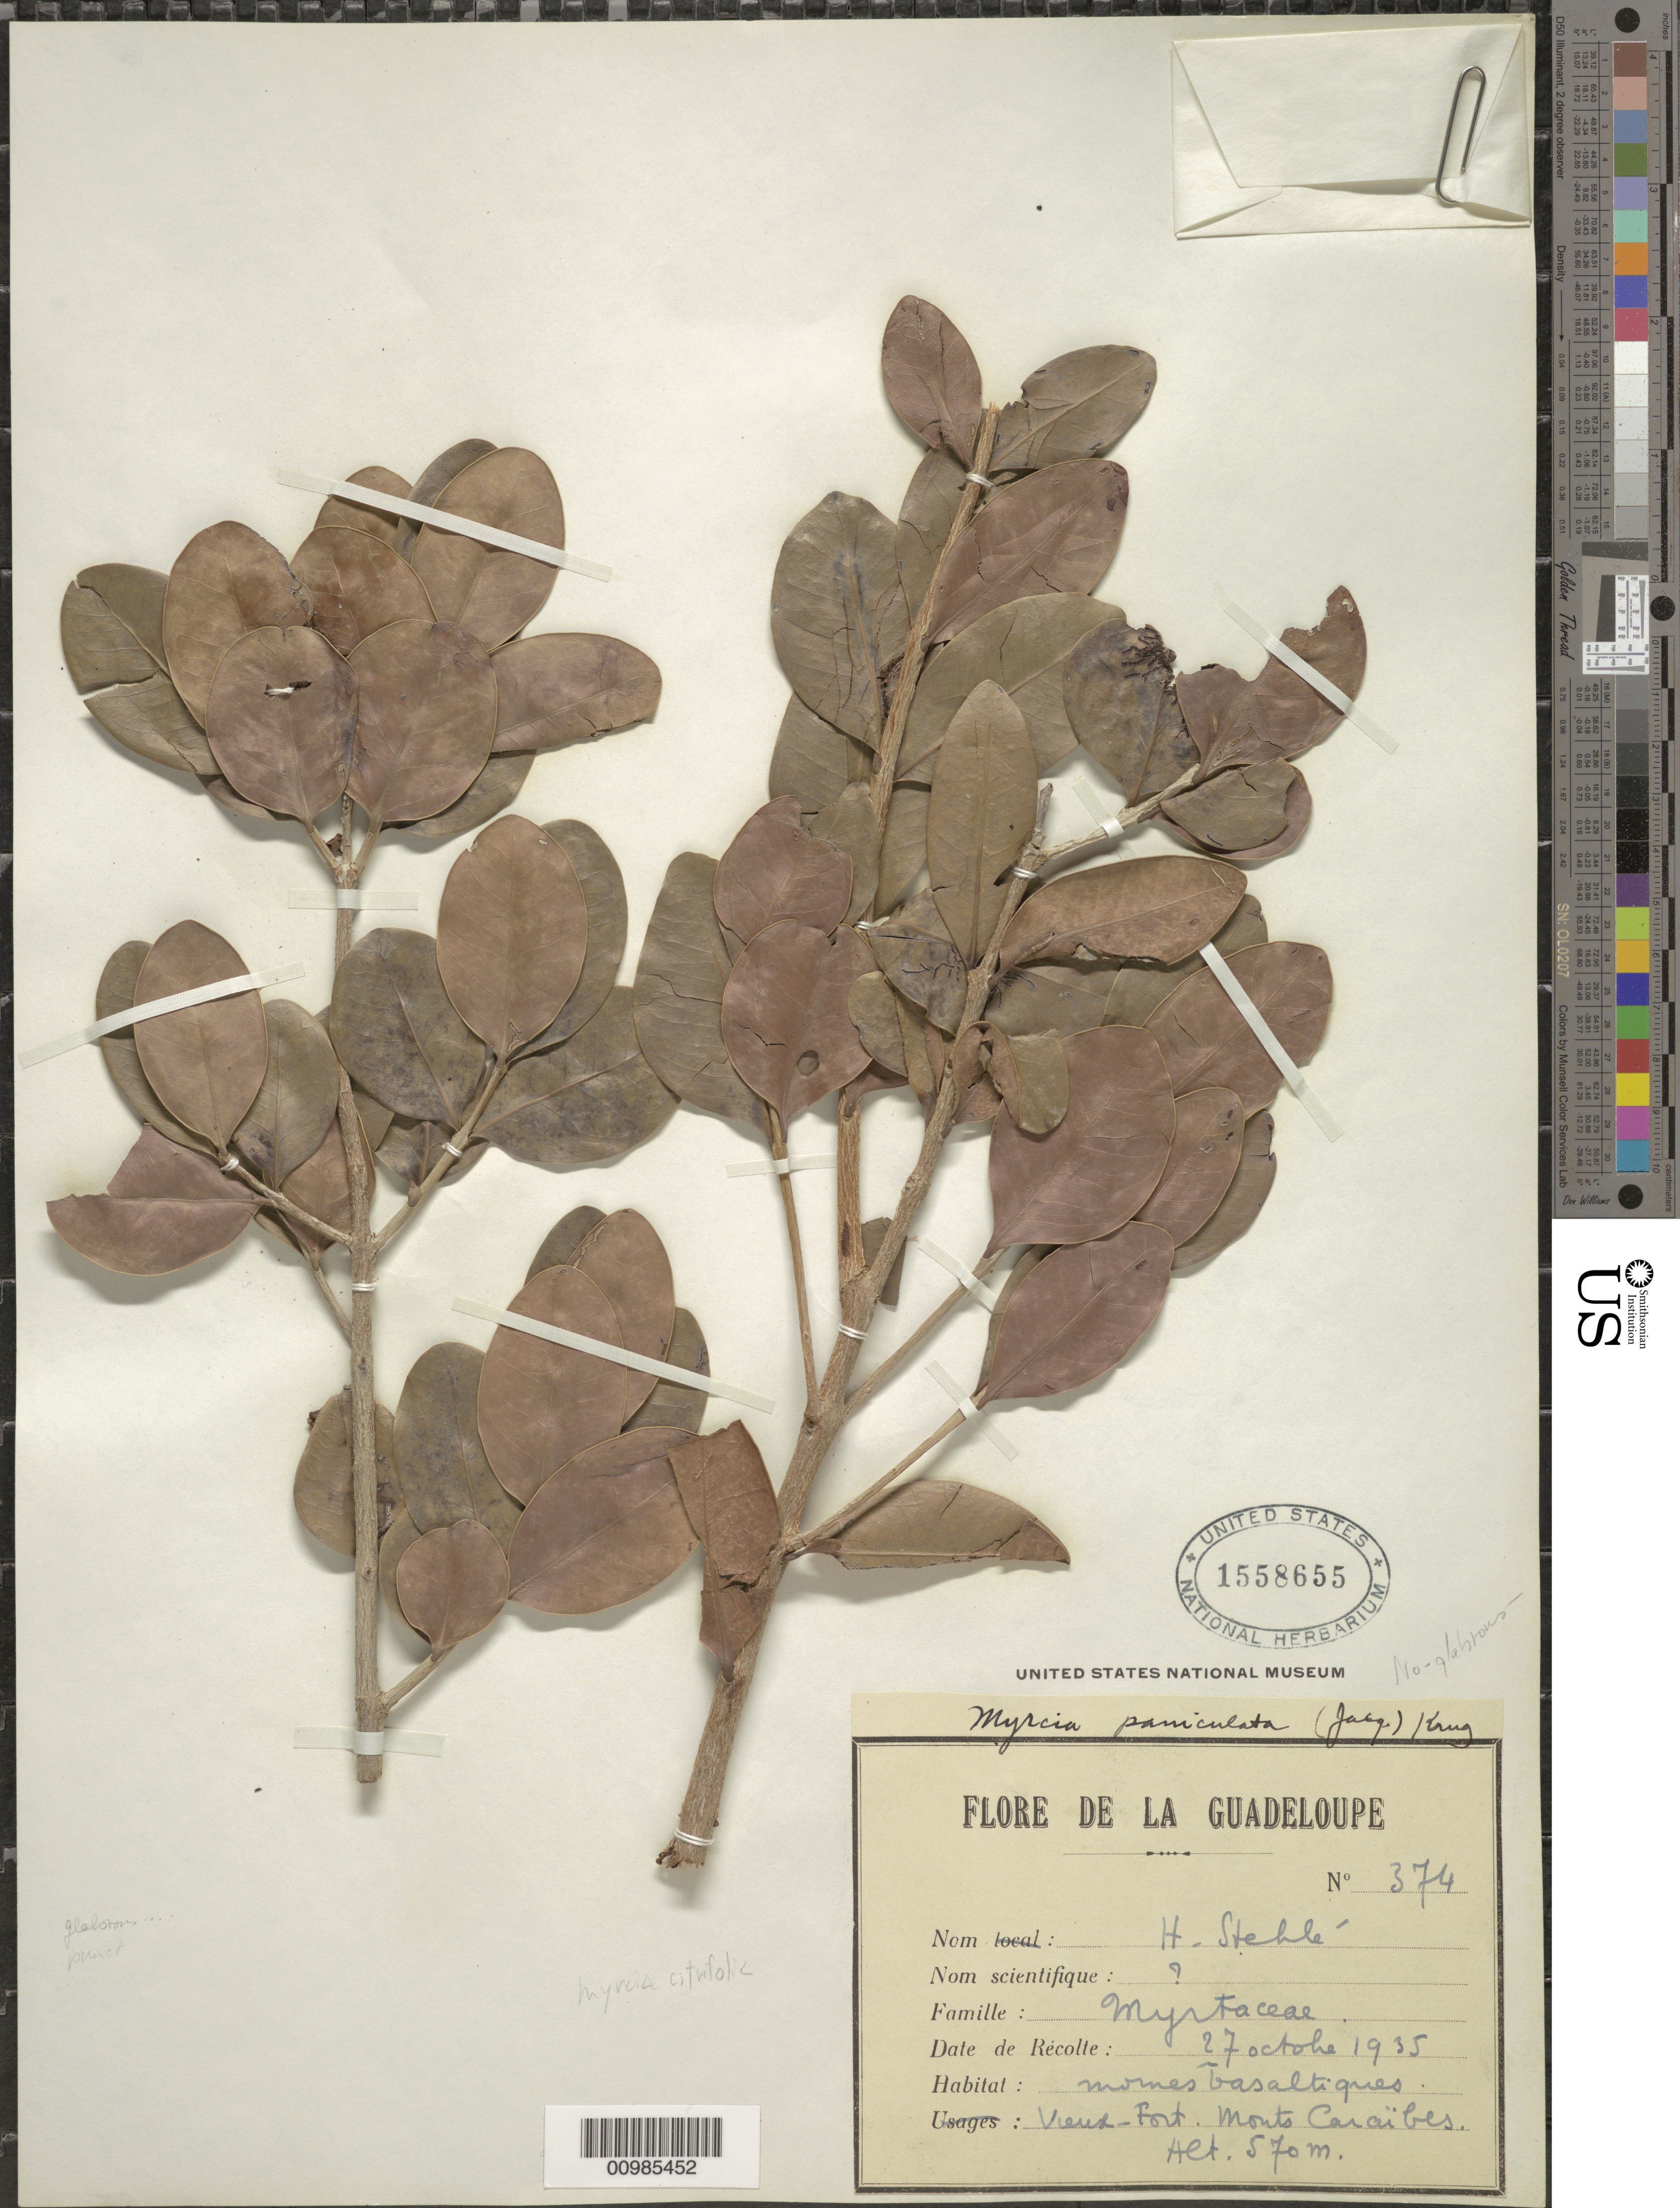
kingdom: Plantae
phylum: Tracheophyta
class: Magnoliopsida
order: Myrtales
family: Myrtaceae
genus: Myrcia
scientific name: Myrcia citrifolia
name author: (Aubl.) Urb.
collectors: H. Stehlé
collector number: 374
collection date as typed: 27 Oct 1935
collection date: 1935-10-27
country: Guadeloupe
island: Basse Terre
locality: Vieux-Fort. Monts Caraibes.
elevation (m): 570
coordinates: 0 N, 0 E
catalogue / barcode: US 1558655